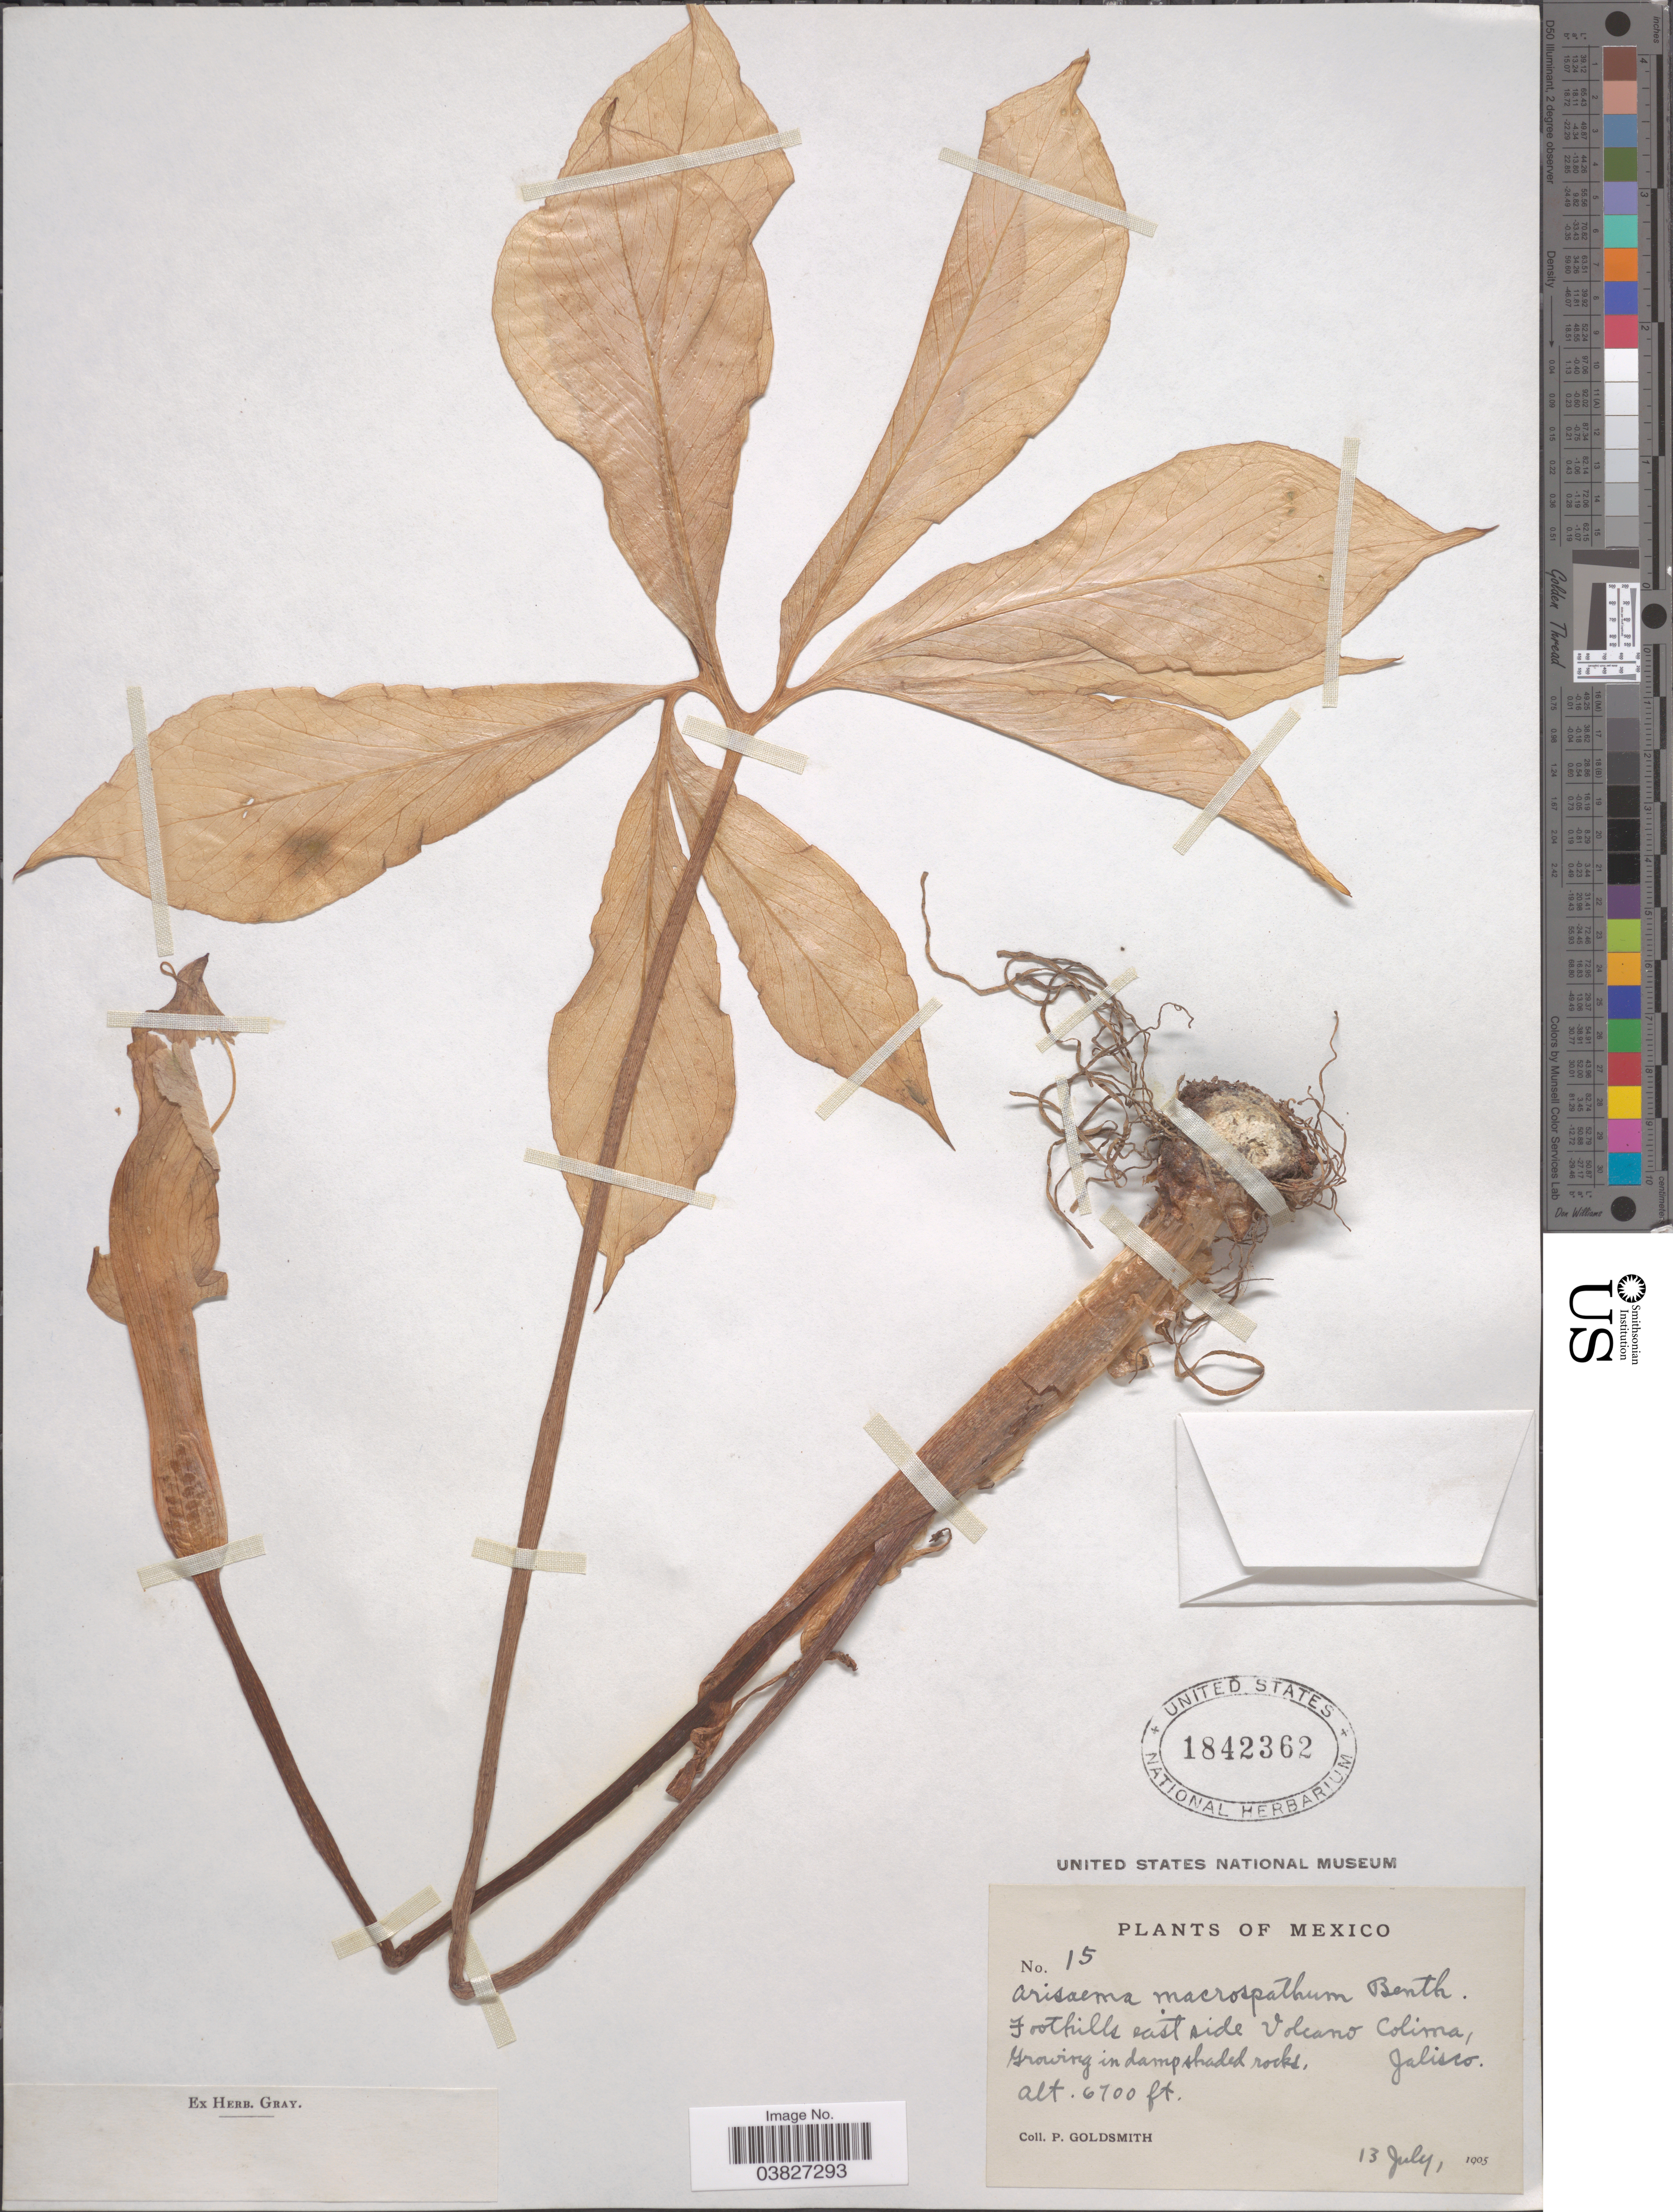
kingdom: Plantae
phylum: Tracheophyta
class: Liliopsida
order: Alismatales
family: Araceae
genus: Arisaema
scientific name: Arisaema macrospathum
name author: Benth.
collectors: P. Goldsmith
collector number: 15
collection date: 1905-07-13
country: Mexico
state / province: Jalisco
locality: Foothills east side Volcano Colima.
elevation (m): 2042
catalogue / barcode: US 1842362